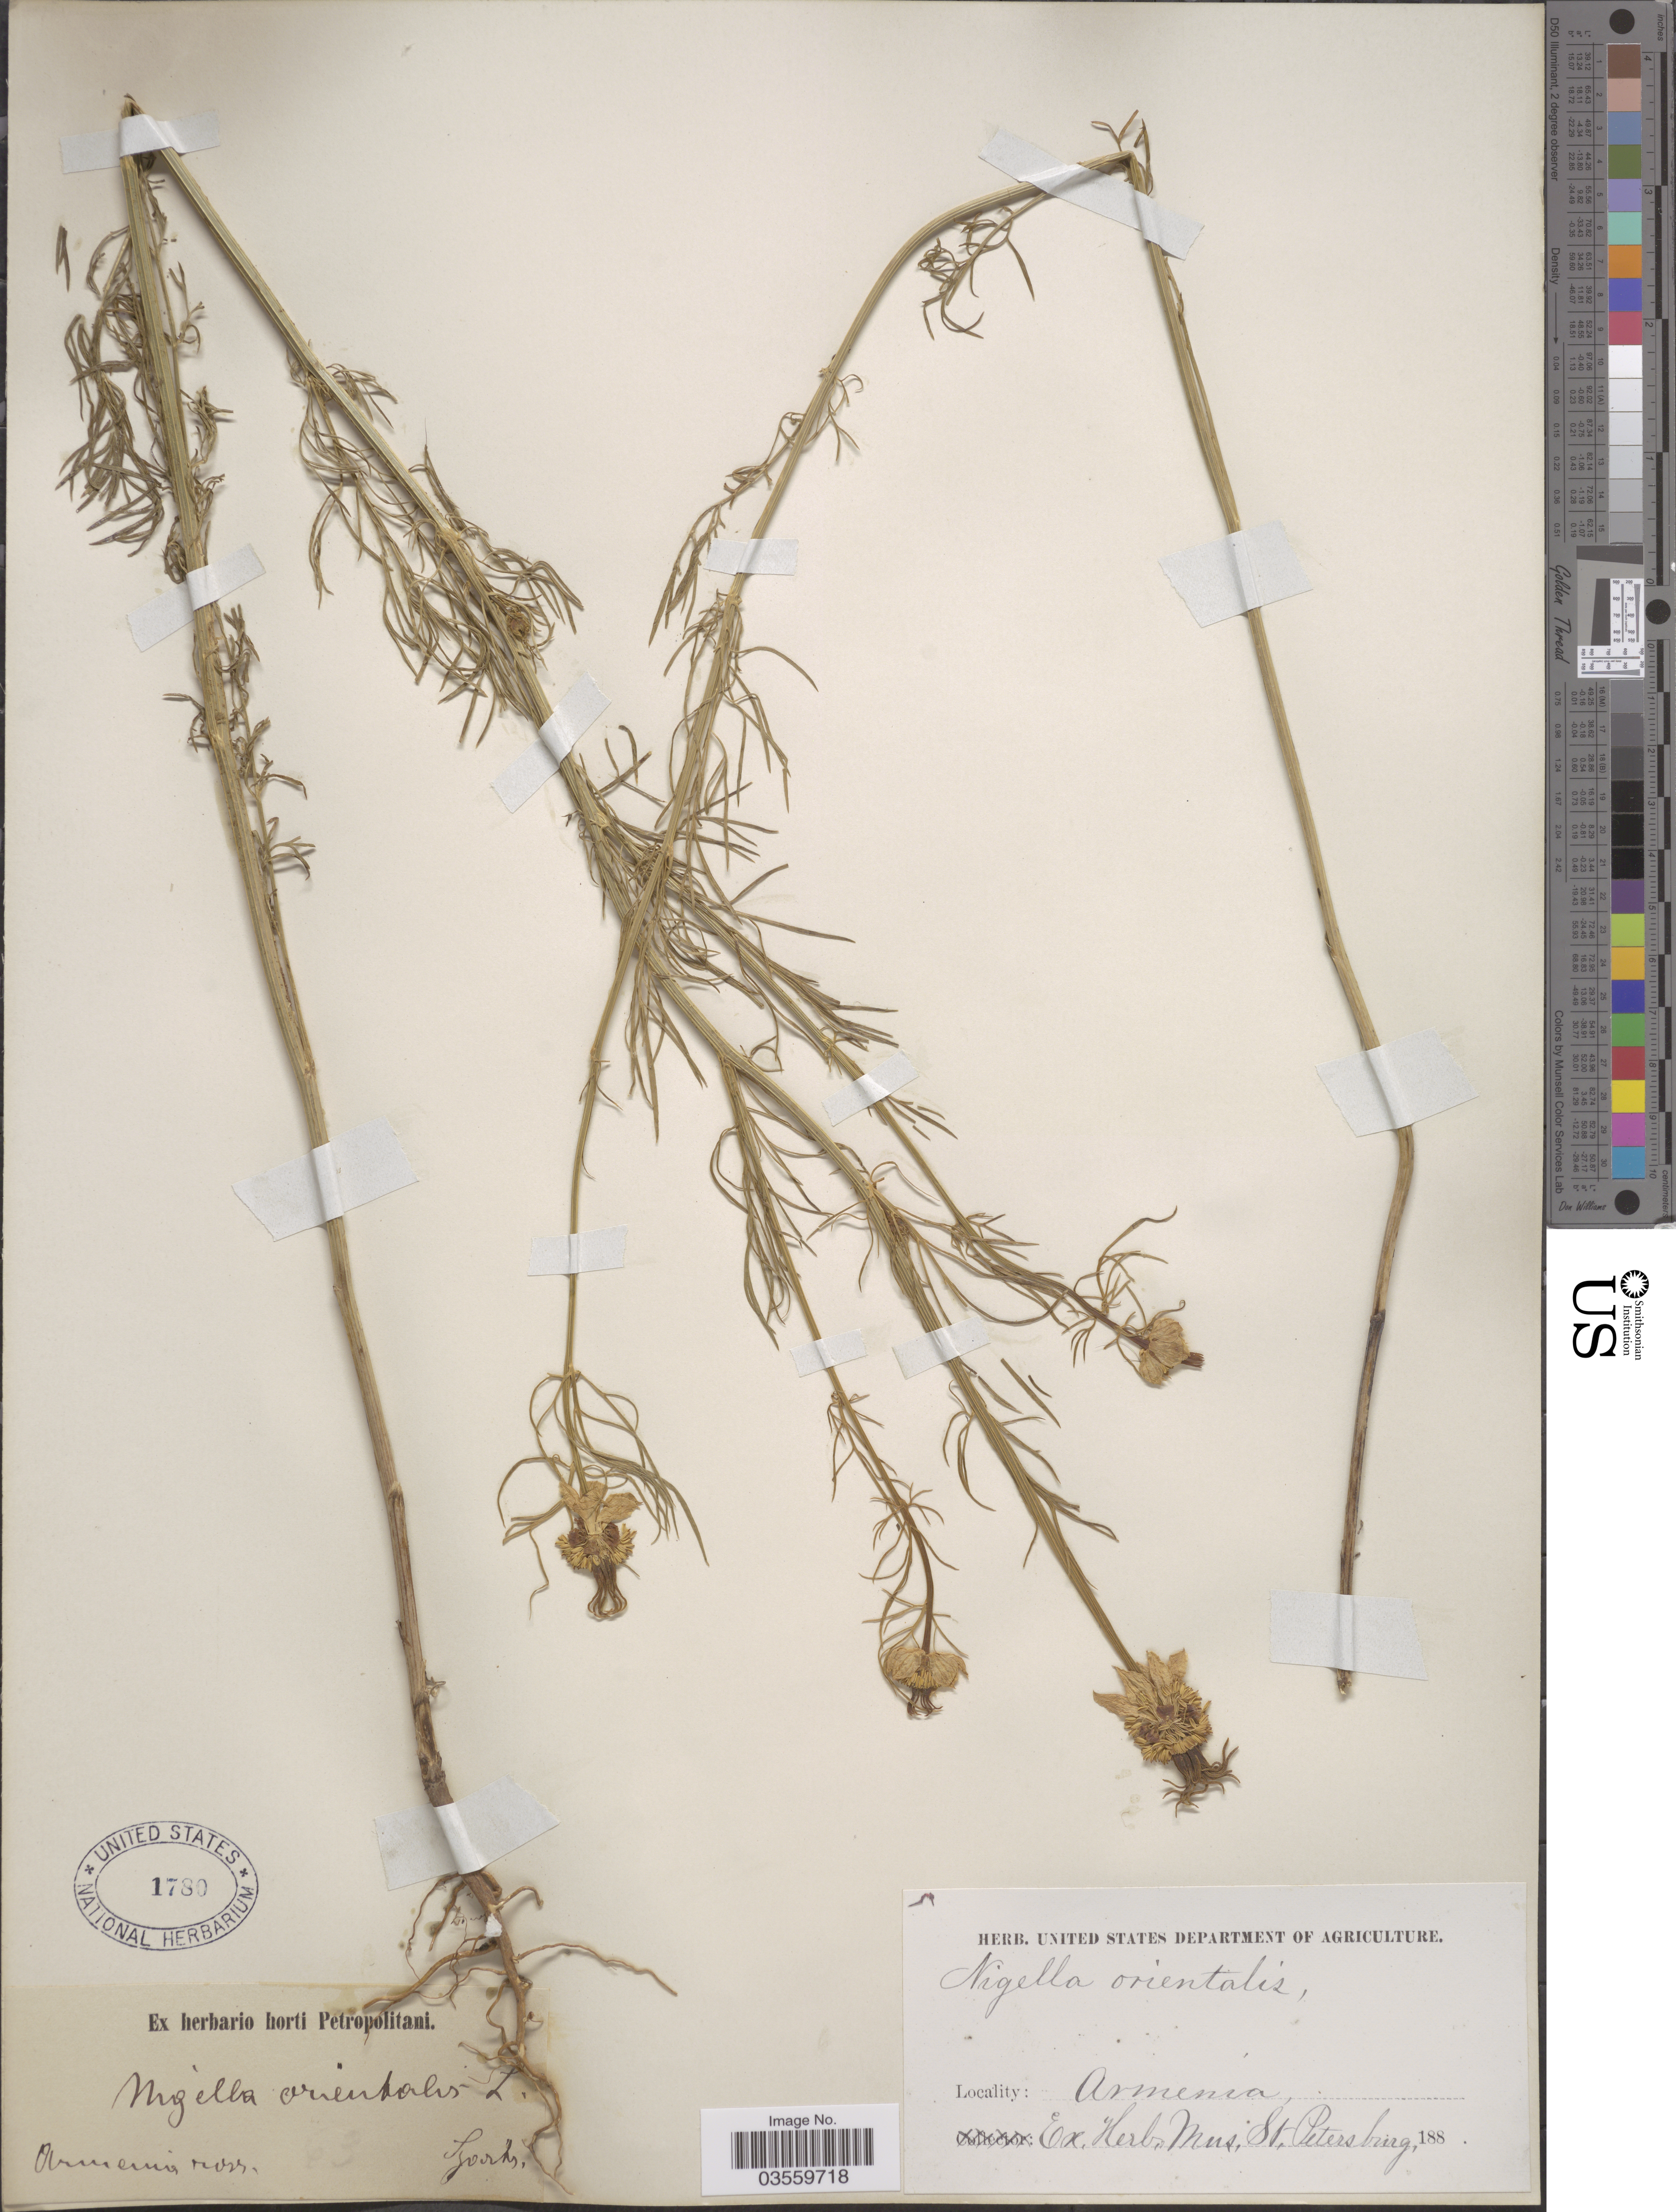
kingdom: Plantae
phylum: Tracheophyta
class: Magnoliopsida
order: Ranunculales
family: Ranunculaceae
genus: Nigella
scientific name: Nigella orientalis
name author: L.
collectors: Szovits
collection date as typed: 188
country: Armenia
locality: Armenia ross.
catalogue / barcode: US 1780